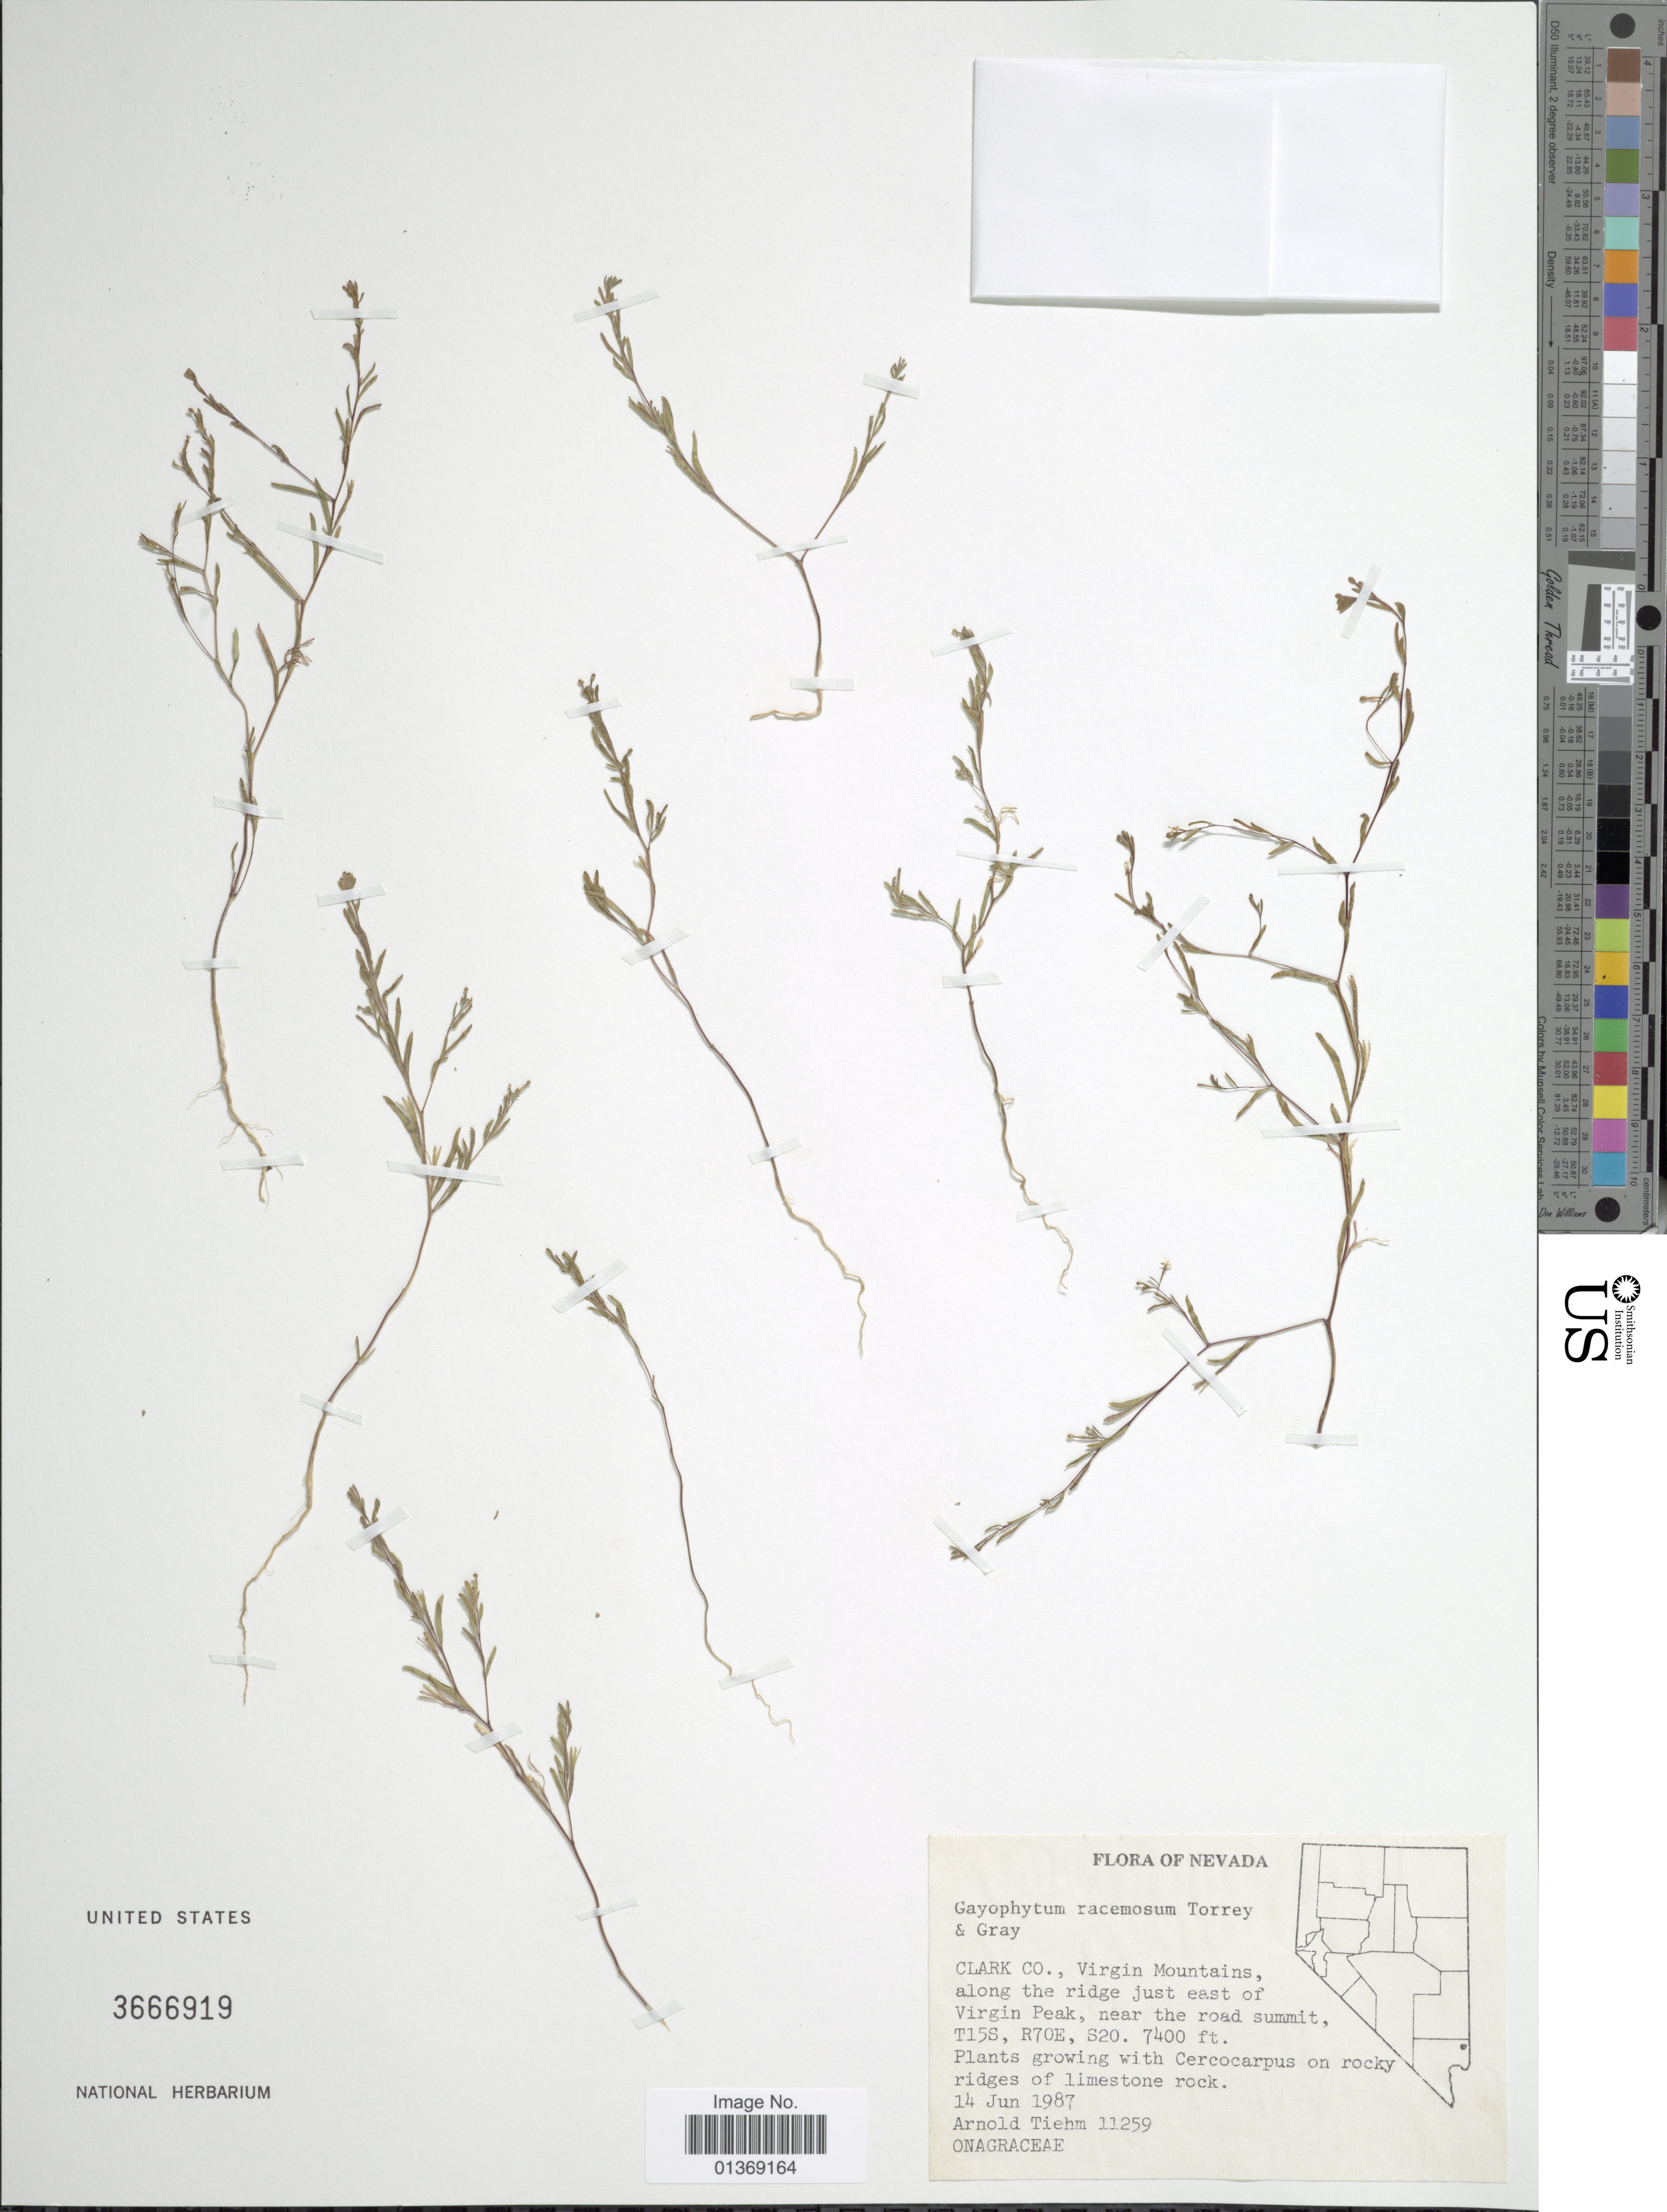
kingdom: Plantae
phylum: Tracheophyta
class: Magnoliopsida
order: Myrtales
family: Onagraceae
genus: Gayophytum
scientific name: Gayophytum racemosum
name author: Torr. & A. Gray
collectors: A. Tiehm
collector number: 11259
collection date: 1987-06-14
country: United States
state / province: Nevada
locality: Clark Co., Virgin Mountains, along the ridge just east of Virgin Peak, near the road summit, T15S, R70E, S20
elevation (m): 2256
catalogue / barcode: US 3666919